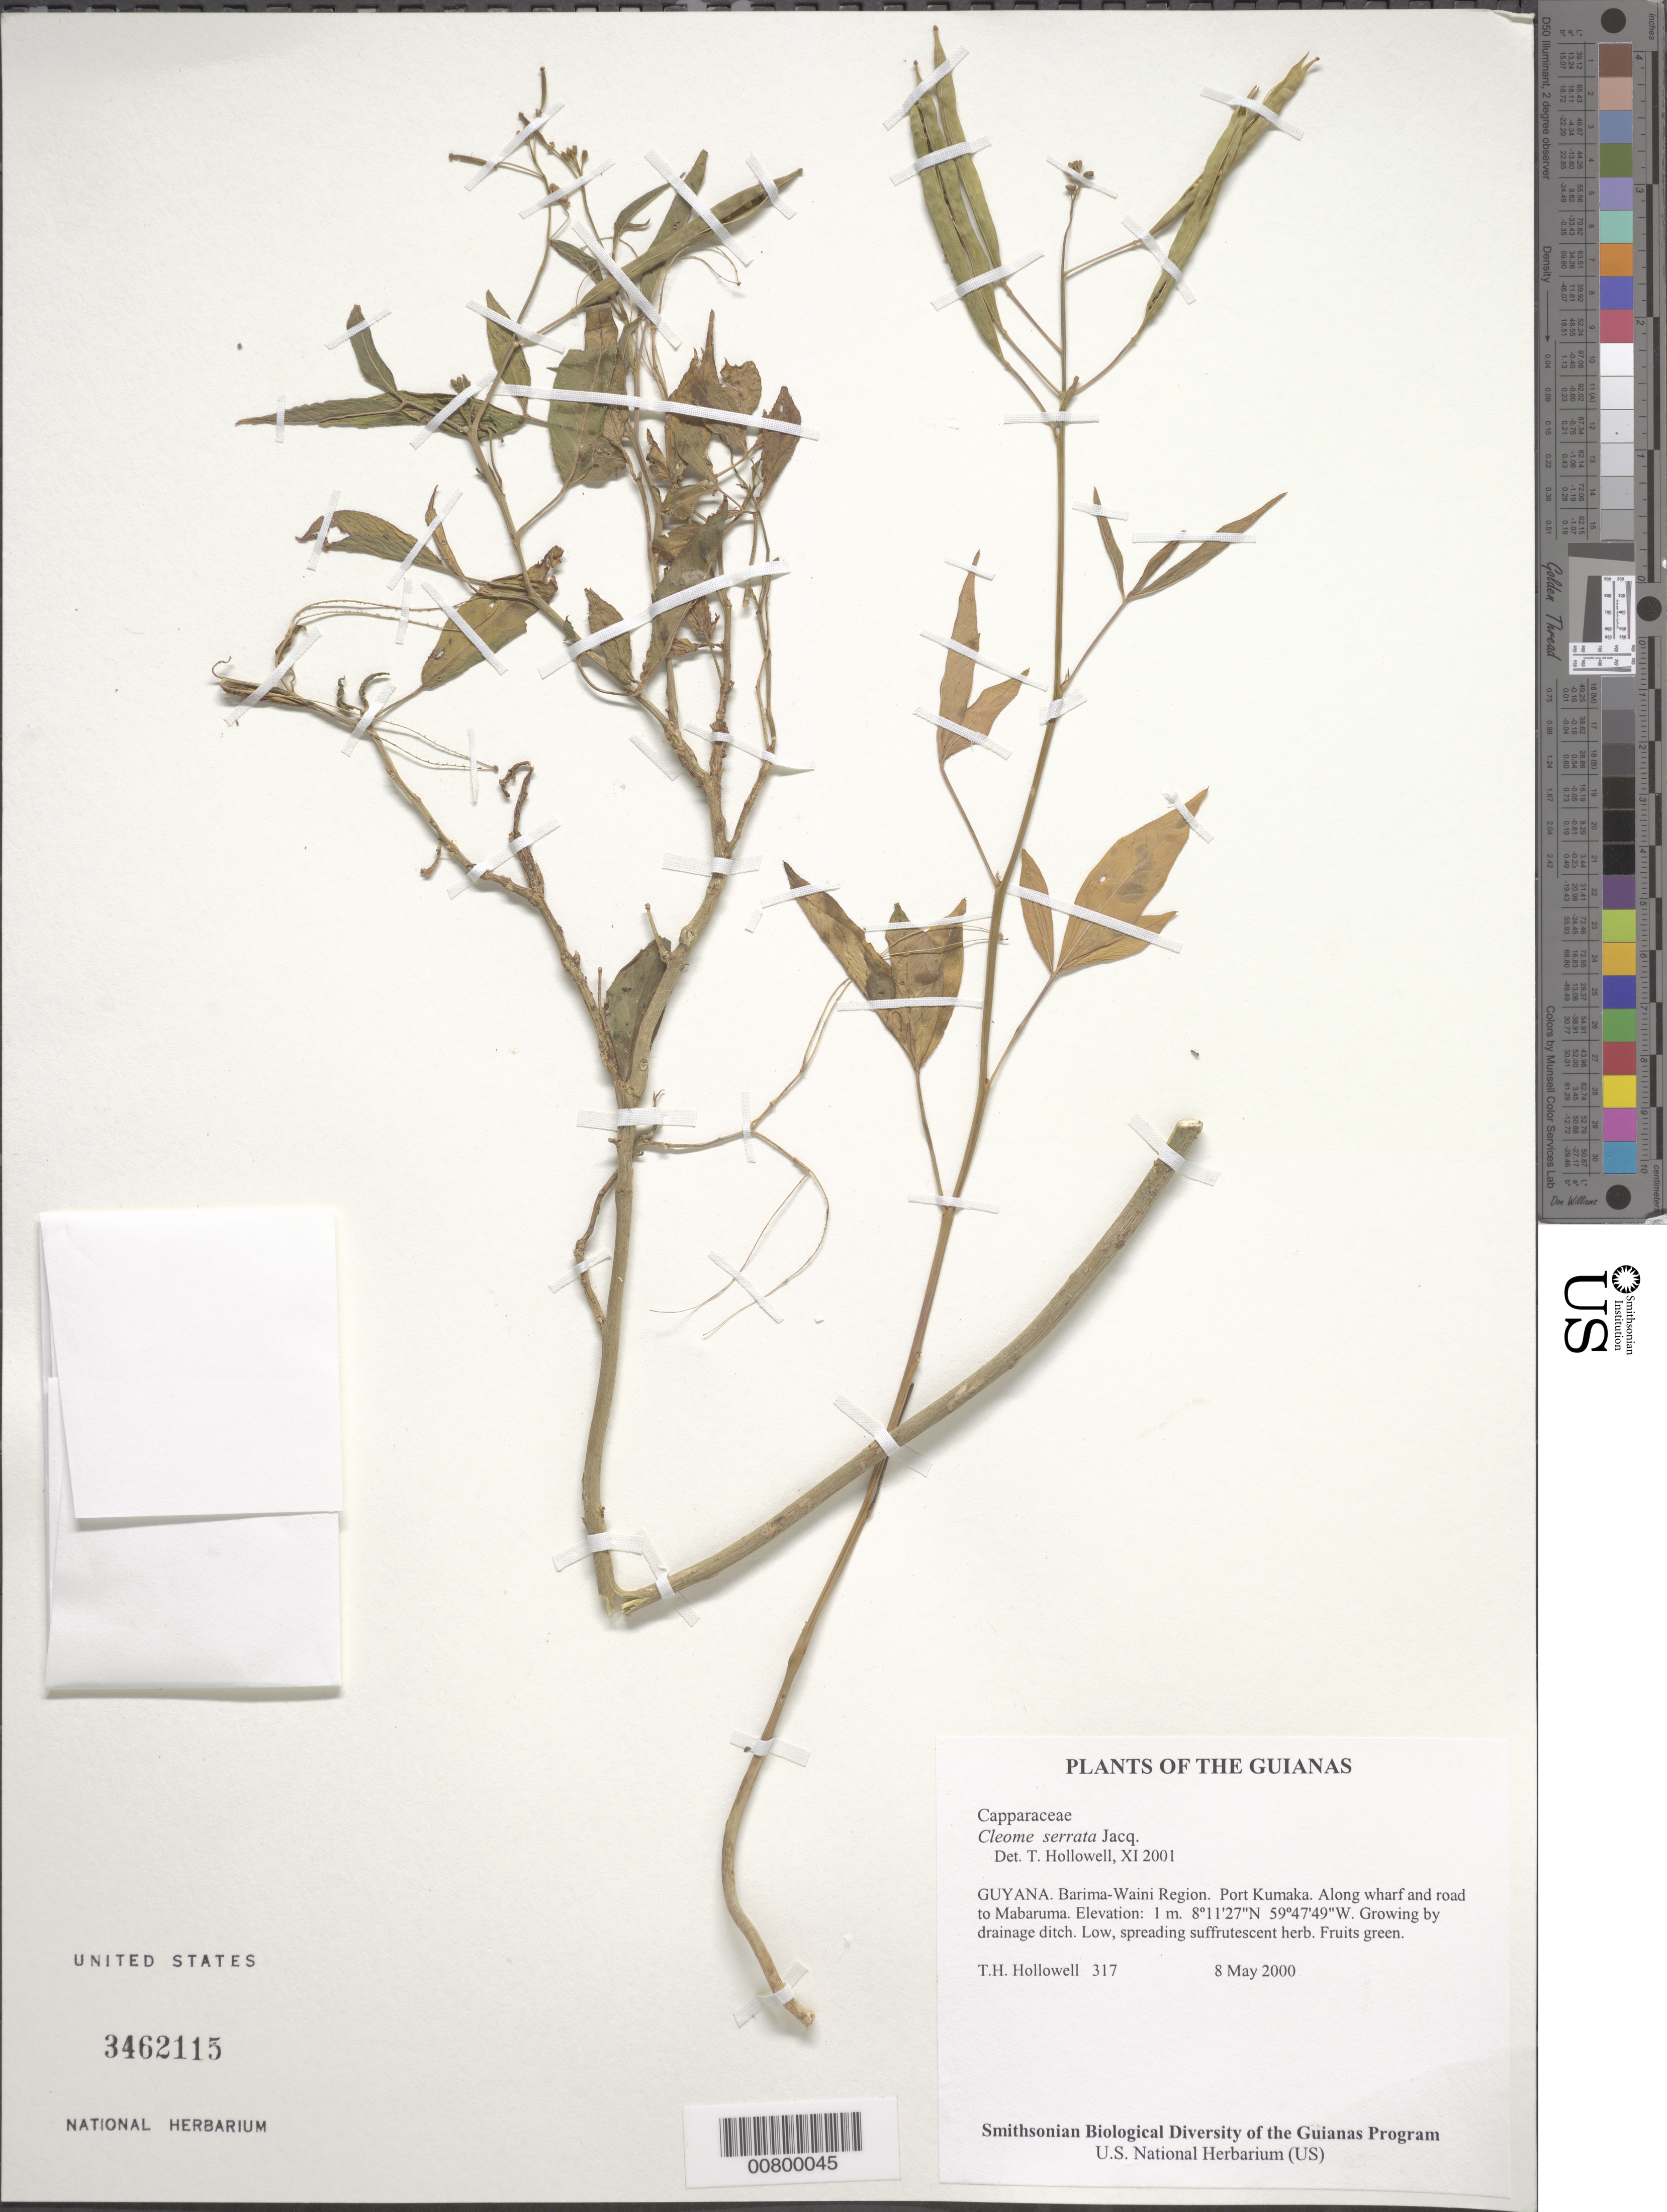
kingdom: Plantae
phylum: Tracheophyta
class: Magnoliopsida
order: Brassicales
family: Cleomaceae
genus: Cleoserrata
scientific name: Cleoserrata serrata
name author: (Jacq.) Iltis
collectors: T. Hollowell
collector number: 317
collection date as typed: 8 May 2000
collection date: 2000-05-08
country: Guyana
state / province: Barima-Waini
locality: Port Kumaka. Along wharf and road to Mabaruma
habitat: Growing by drainage ditch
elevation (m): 3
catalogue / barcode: US 3462115